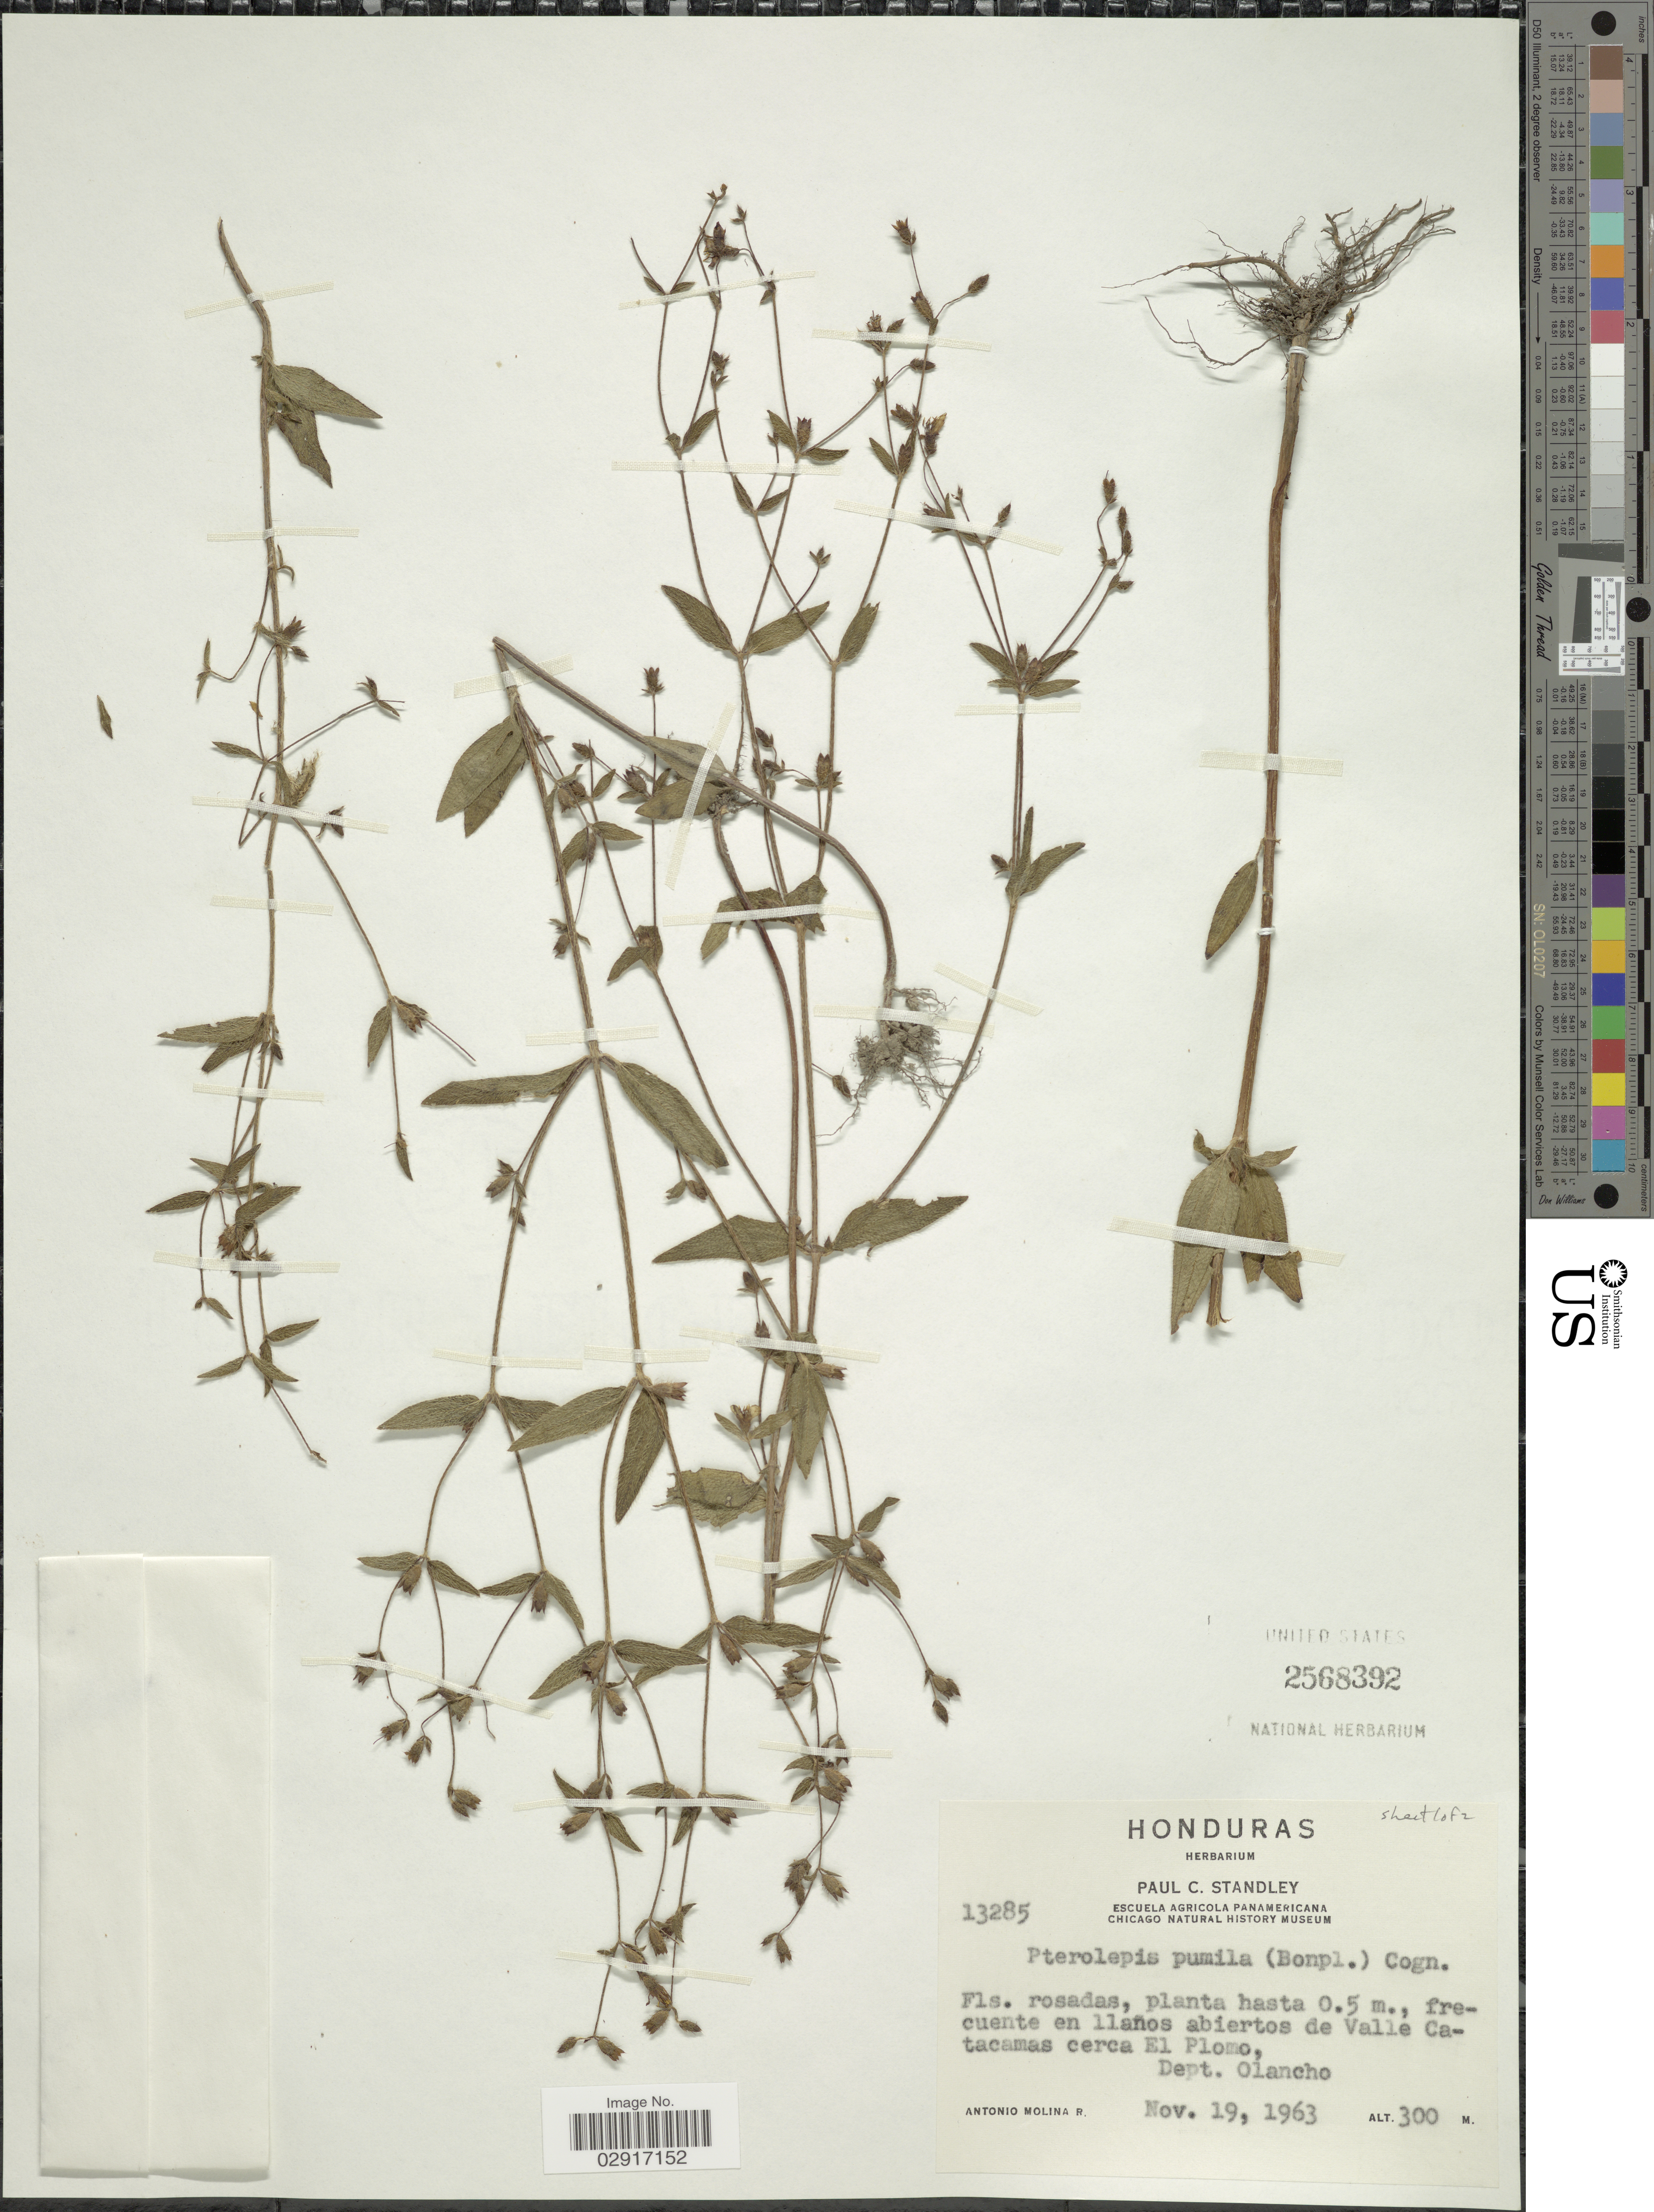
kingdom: Plantae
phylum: Tracheophyta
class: Magnoliopsida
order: Myrtales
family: Melastomataceae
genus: Pterolepis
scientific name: Pterolepis trichotoma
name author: (Rottb.) Cogn.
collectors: A. Molina R.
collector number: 13285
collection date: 1963-11-19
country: Honduras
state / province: Olancho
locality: Frecuente en llaños abiertos de Valle Catacamas cerca El Plomo, Dept. Olancho.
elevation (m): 300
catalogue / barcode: US 2568392